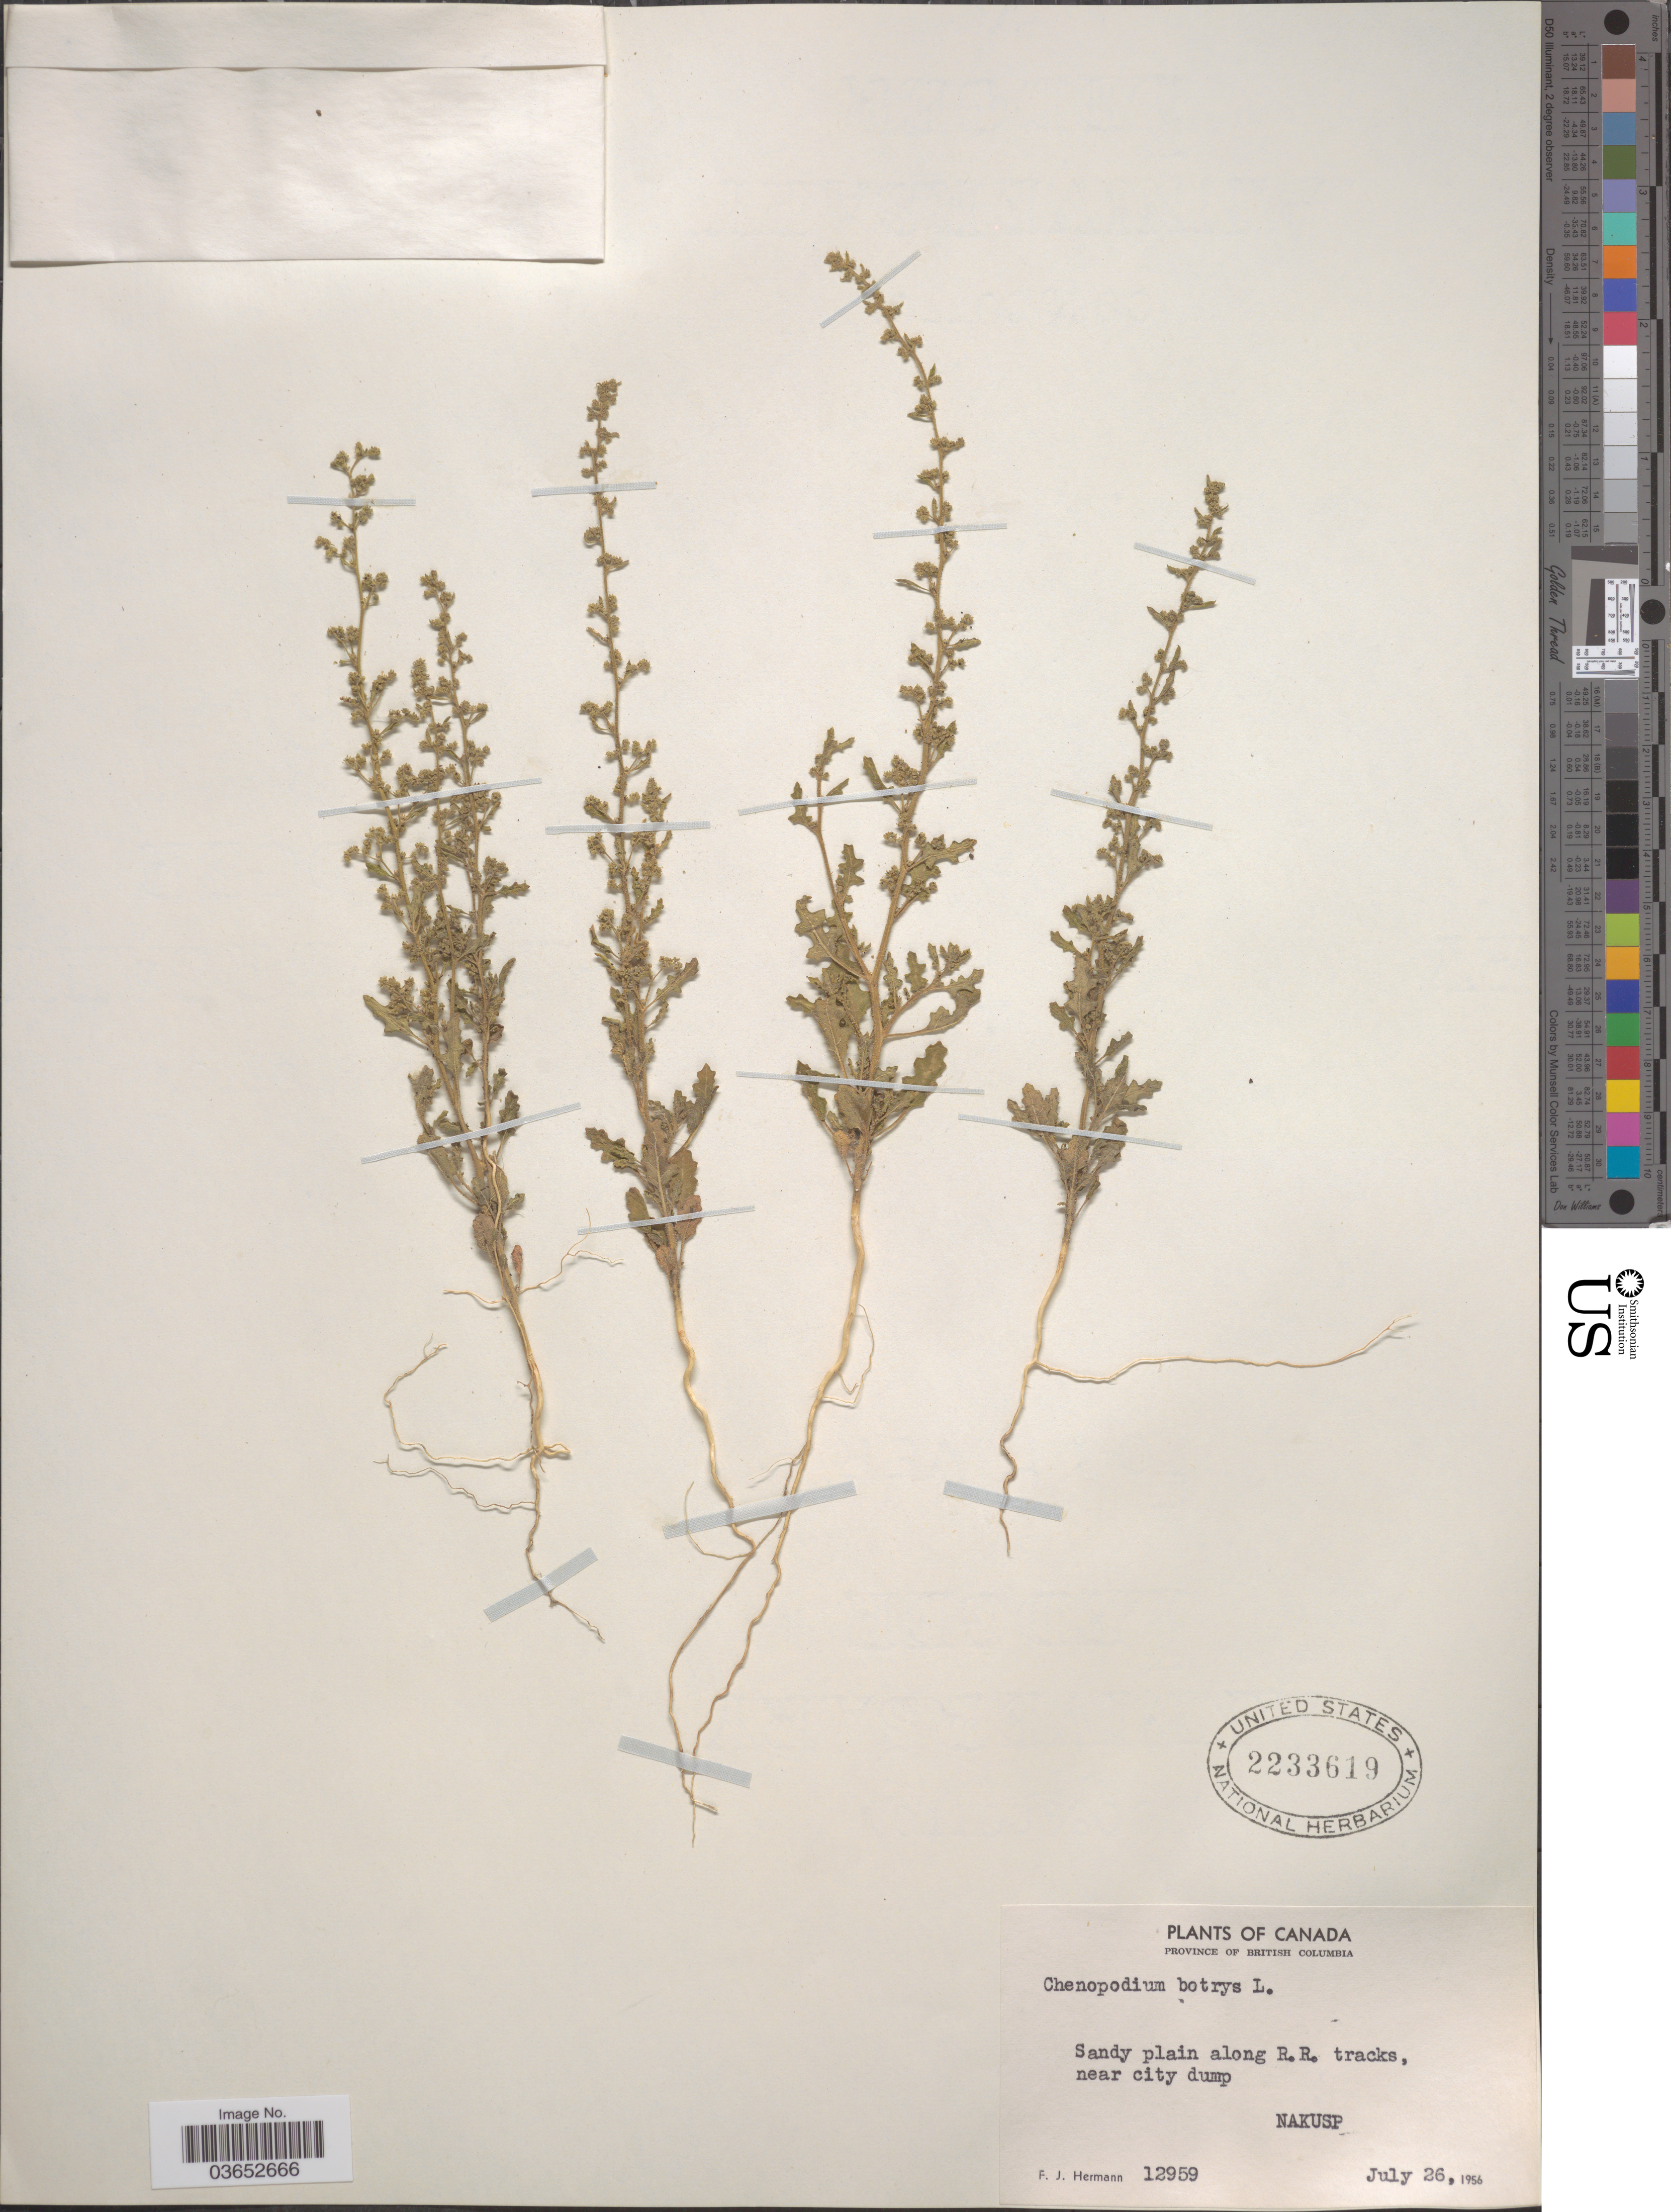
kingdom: Plantae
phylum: Tracheophyta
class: Magnoliopsida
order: Caryophyllales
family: Amaranthaceae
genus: Chenopodium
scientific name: Chenopodium botrys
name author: L.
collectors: F. J. Hermann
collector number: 12959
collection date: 1956-07-26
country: Canada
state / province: British Columbia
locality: Along R.R. tracks, near city dump, Nakusp.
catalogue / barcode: US 2233619